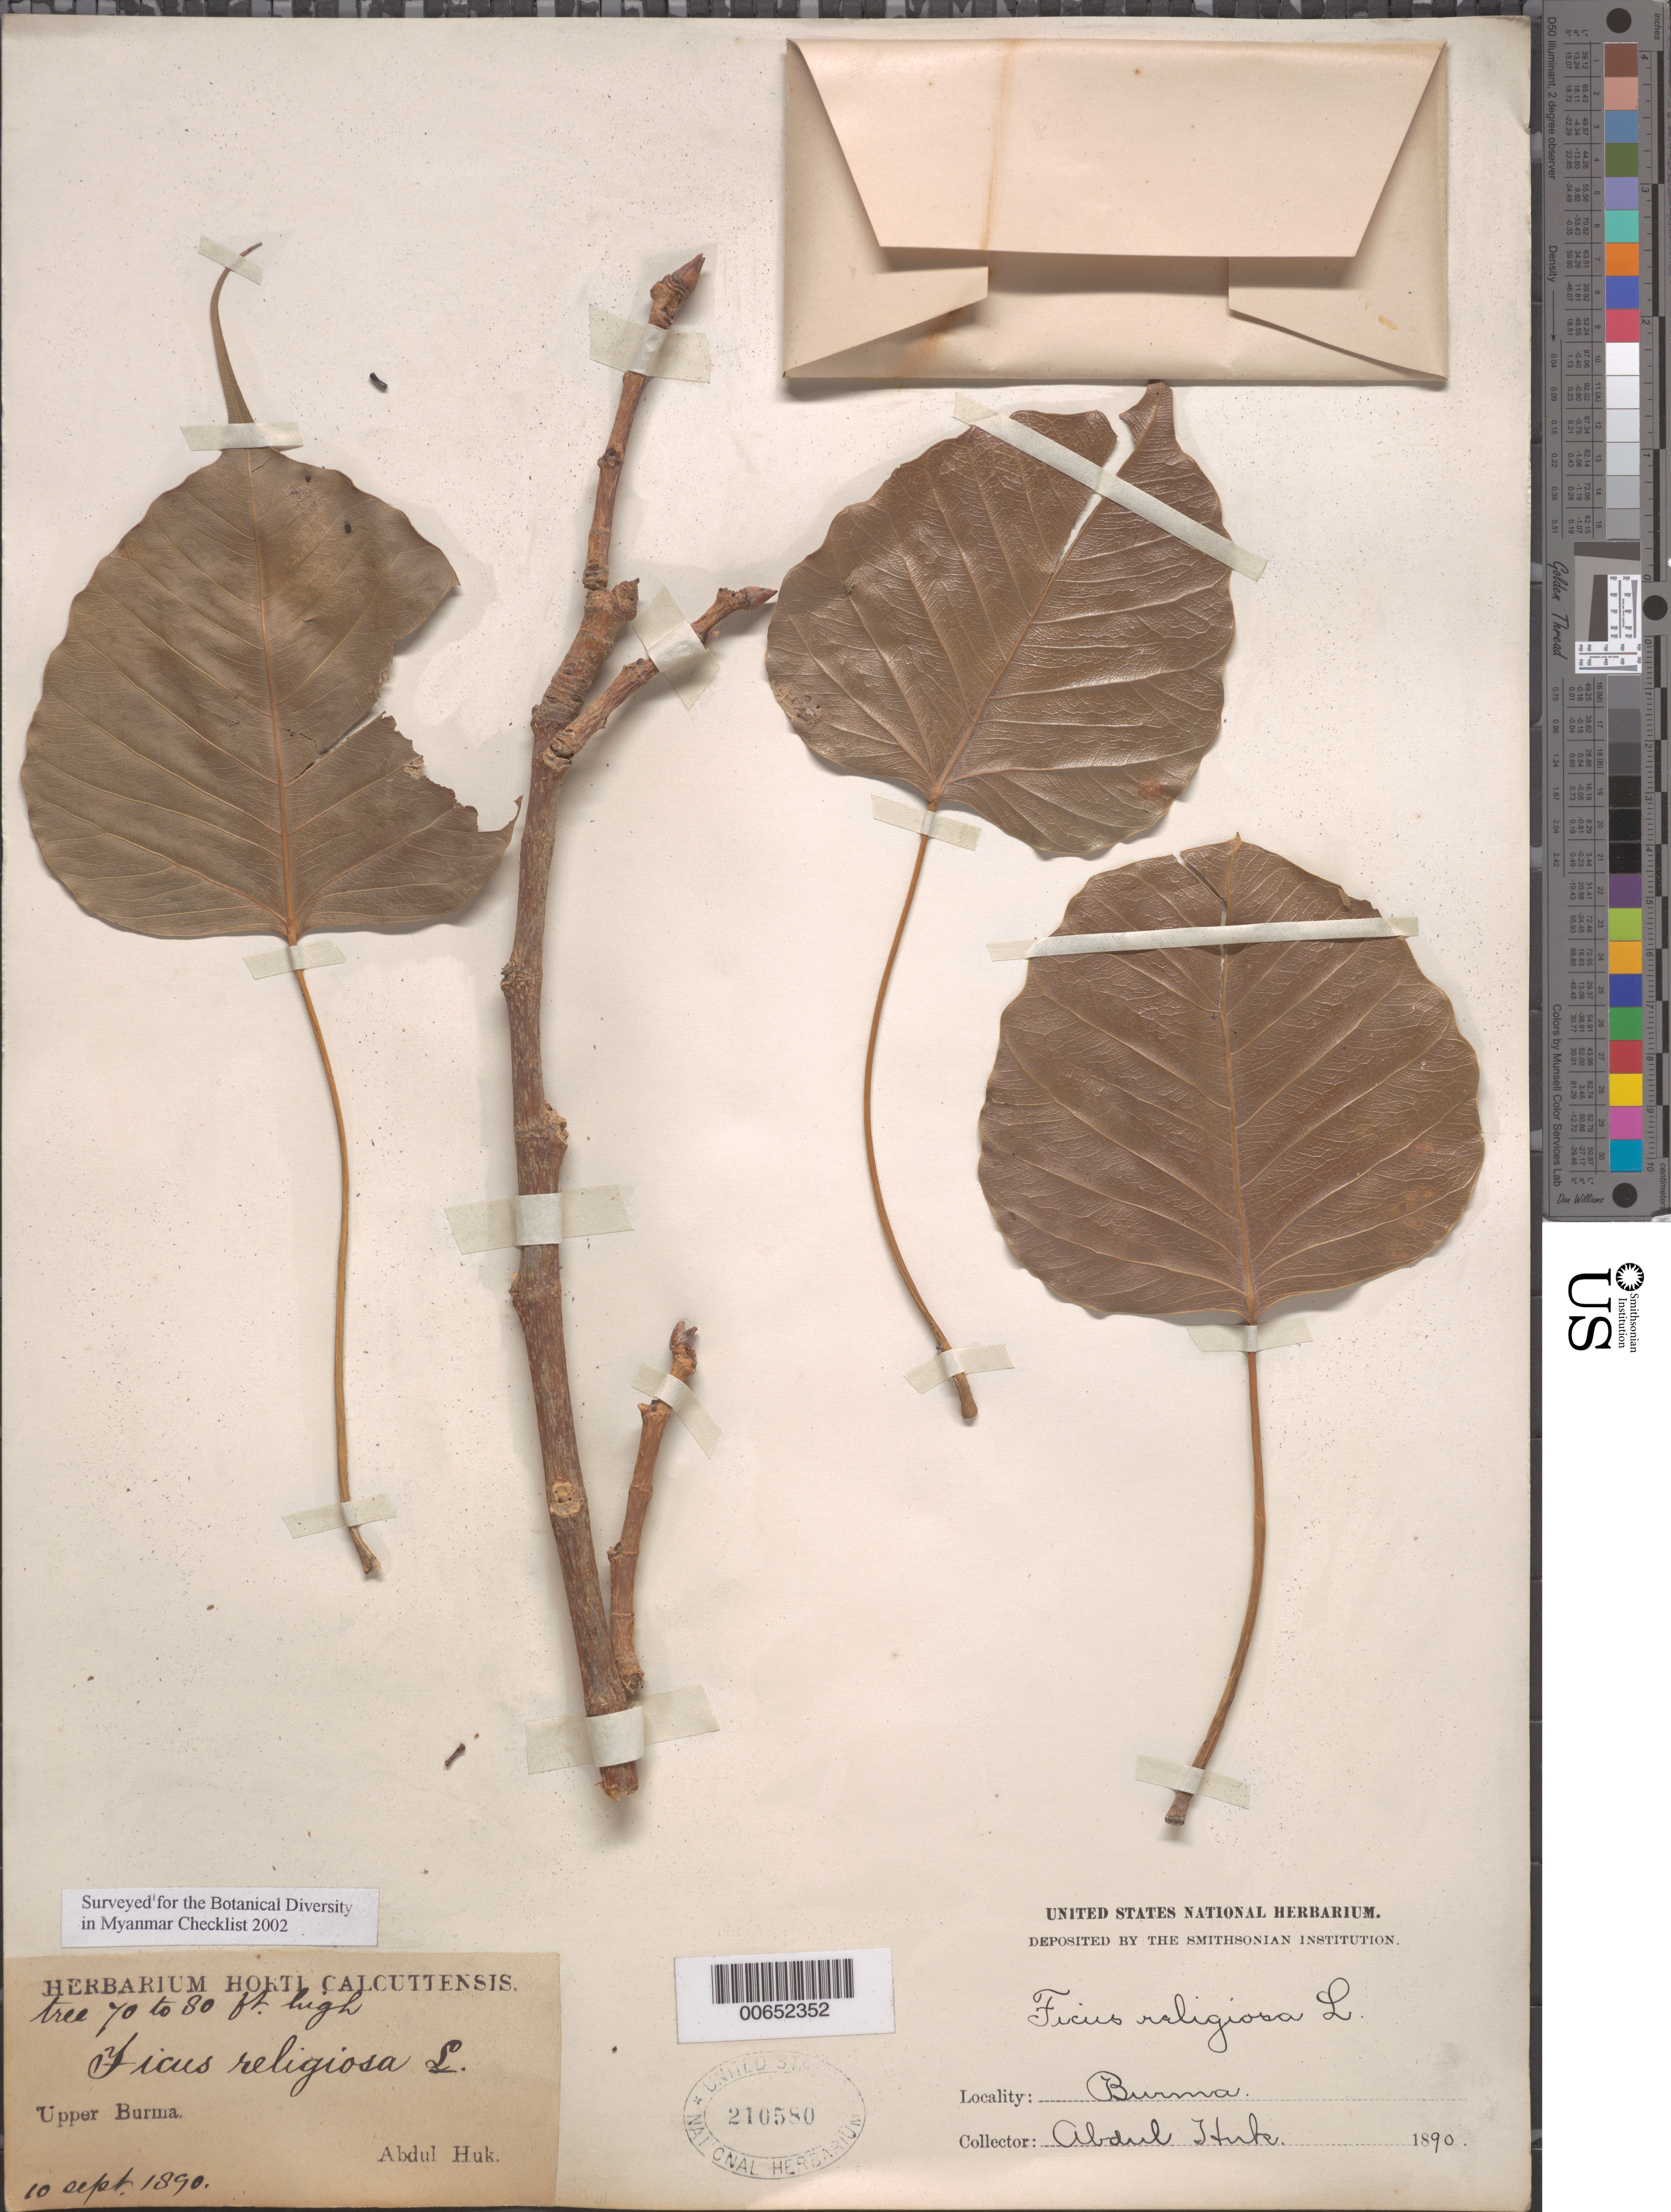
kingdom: Plantae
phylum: Tracheophyta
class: Magnoliopsida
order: Rosales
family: Moraceae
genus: Ficus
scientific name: Ficus retusa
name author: L.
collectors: A. Huk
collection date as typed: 10 Sep 1890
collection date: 1890-09-10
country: Myanmar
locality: Upper Burma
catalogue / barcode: US 210580